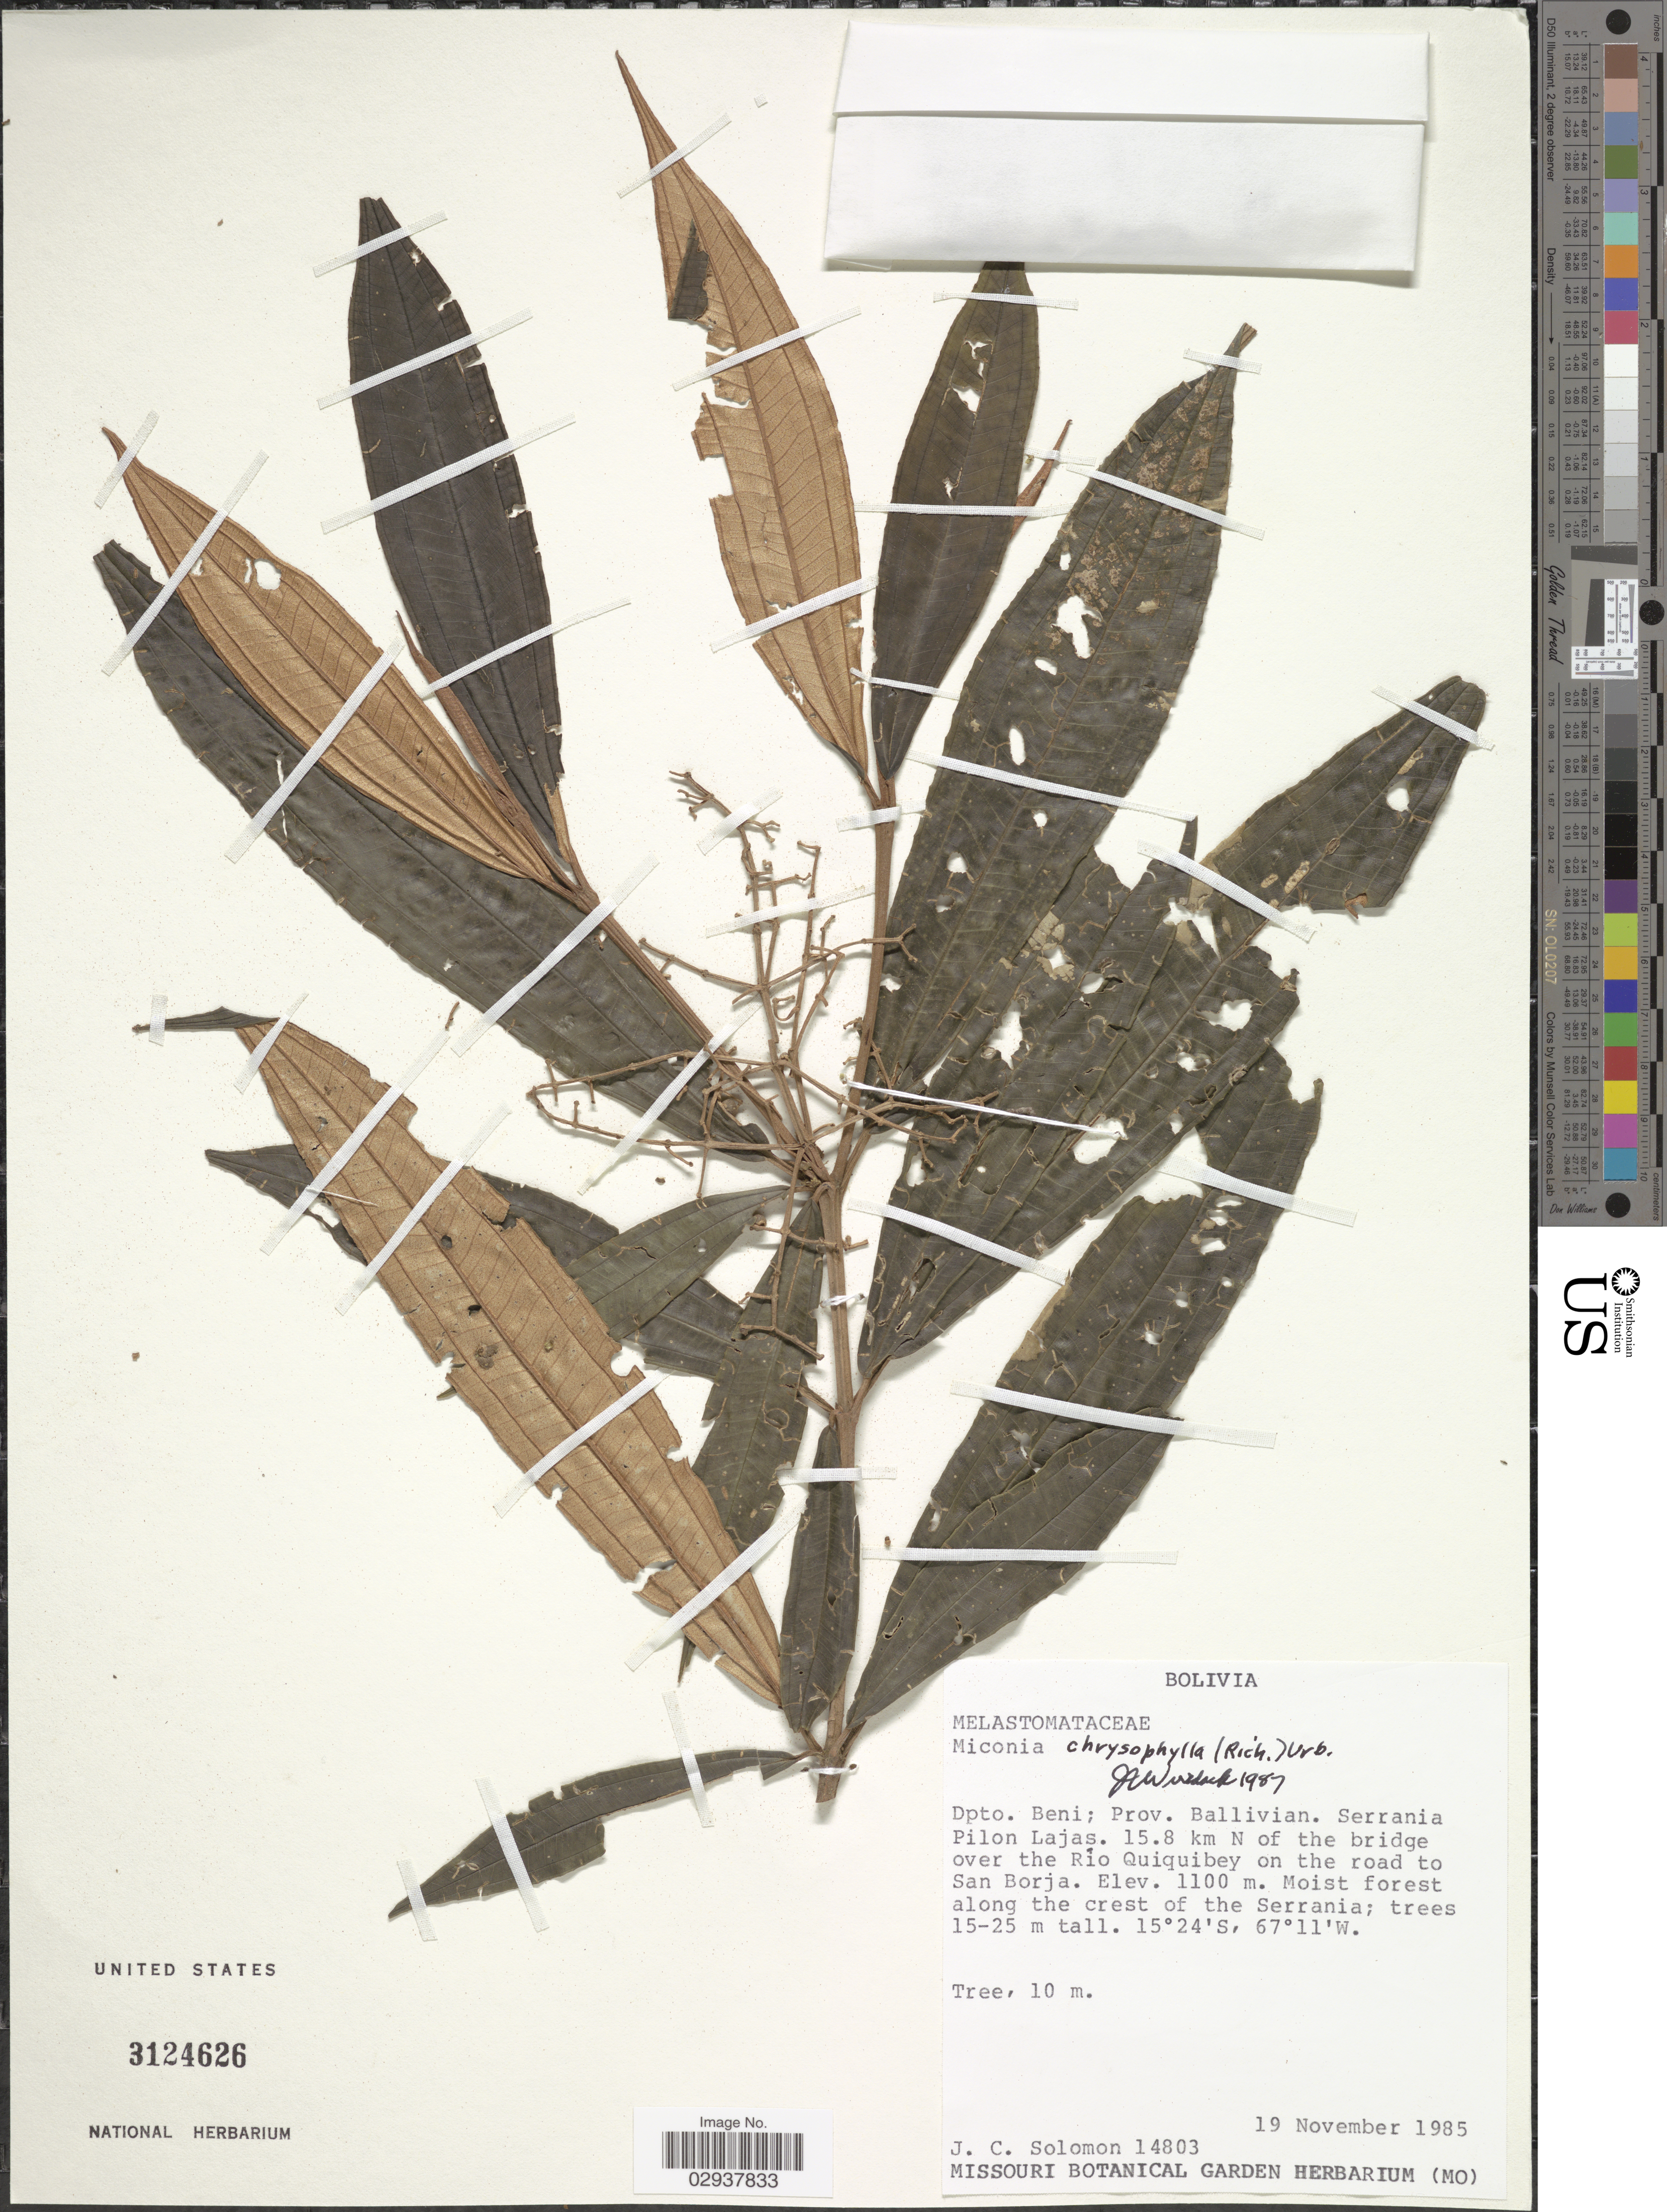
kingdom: Plantae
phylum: Tracheophyta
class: Magnoliopsida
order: Myrtales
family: Melastomataceae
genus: Miconia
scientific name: Miconia chrysophylla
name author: (Rich.) Urb.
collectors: J. C. Solomon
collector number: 14803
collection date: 1985-11-19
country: Bolivia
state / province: Beni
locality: Dpto. Beni; Prov. Ballivian. Serrania Pilon Lajas. 15.8 km N of the bridge over the Río Quiquibey on the road to San Borja. Moist forest along the crest of the Serrania.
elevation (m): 1100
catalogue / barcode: US 3124626